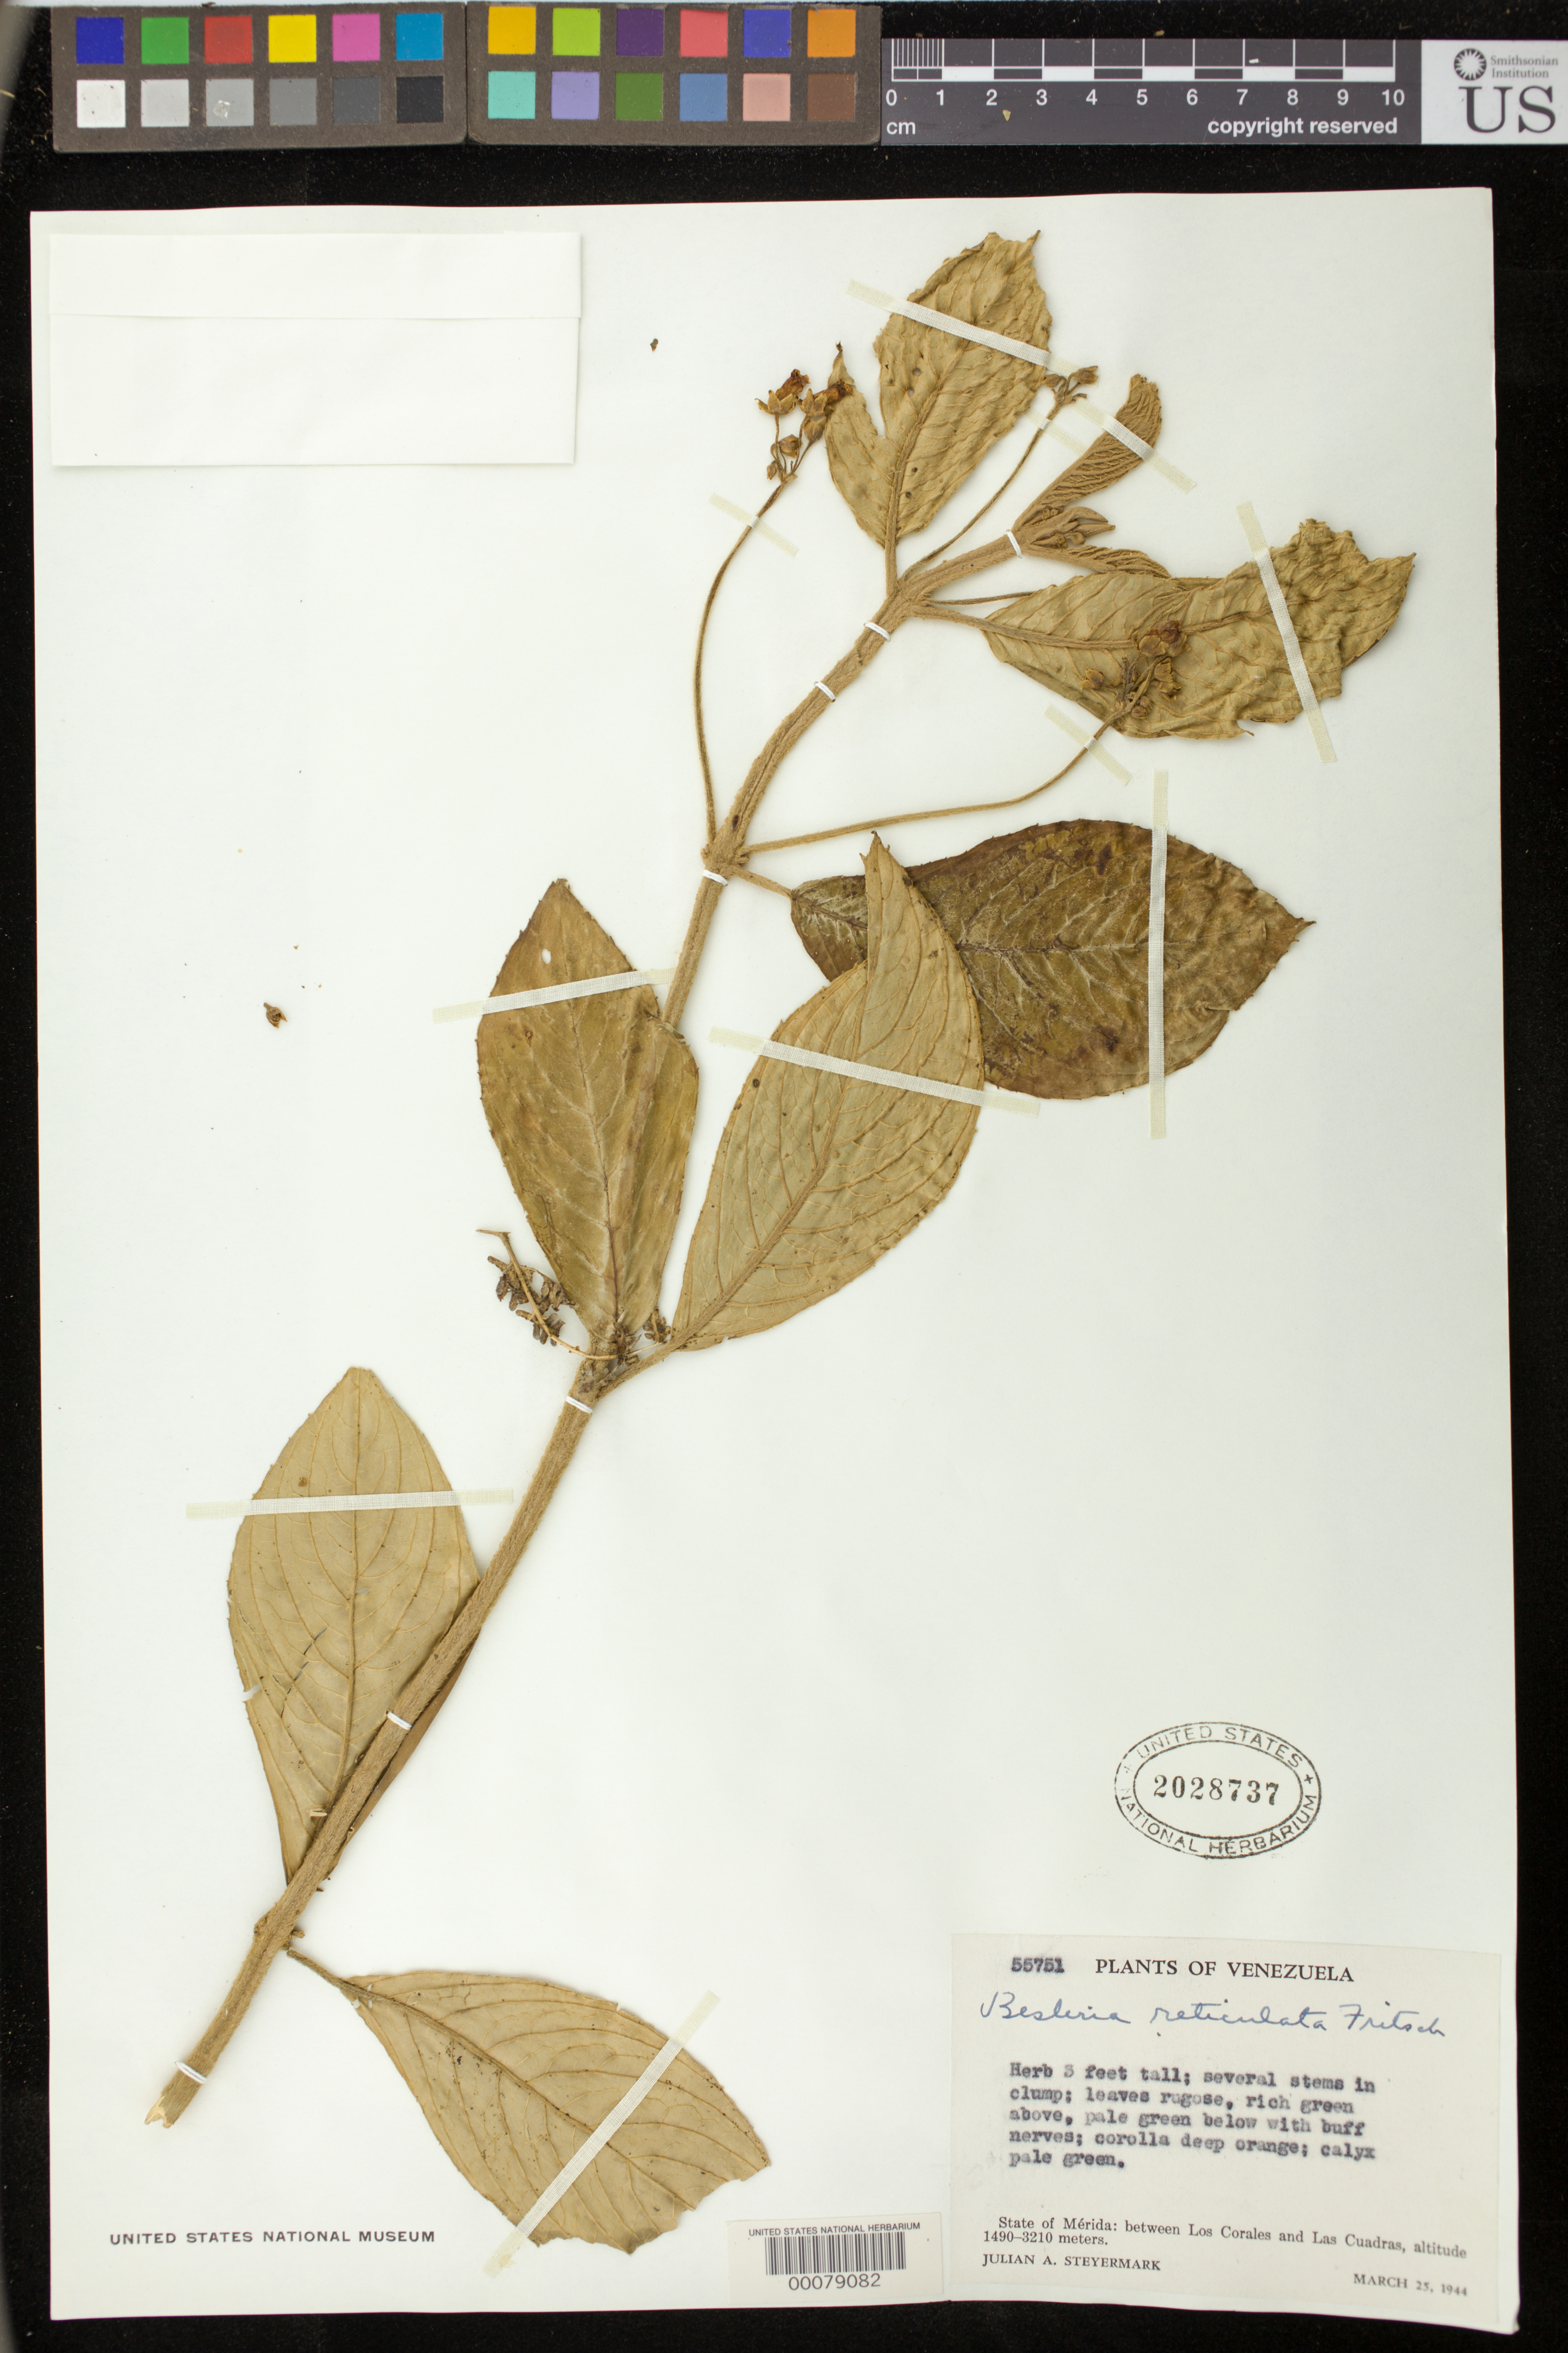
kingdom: Plantae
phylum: Tracheophyta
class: Magnoliopsida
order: Lamiales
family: Gesneriaceae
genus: Besleria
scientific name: Besleria reticulata var. reticulata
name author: Fritsch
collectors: J. Steyermark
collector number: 55751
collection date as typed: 25 Mar 1944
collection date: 1944-03-25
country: Venezuela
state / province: Mérida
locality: Between Los Corales and Las Cuadras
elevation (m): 1490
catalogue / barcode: US 2028737